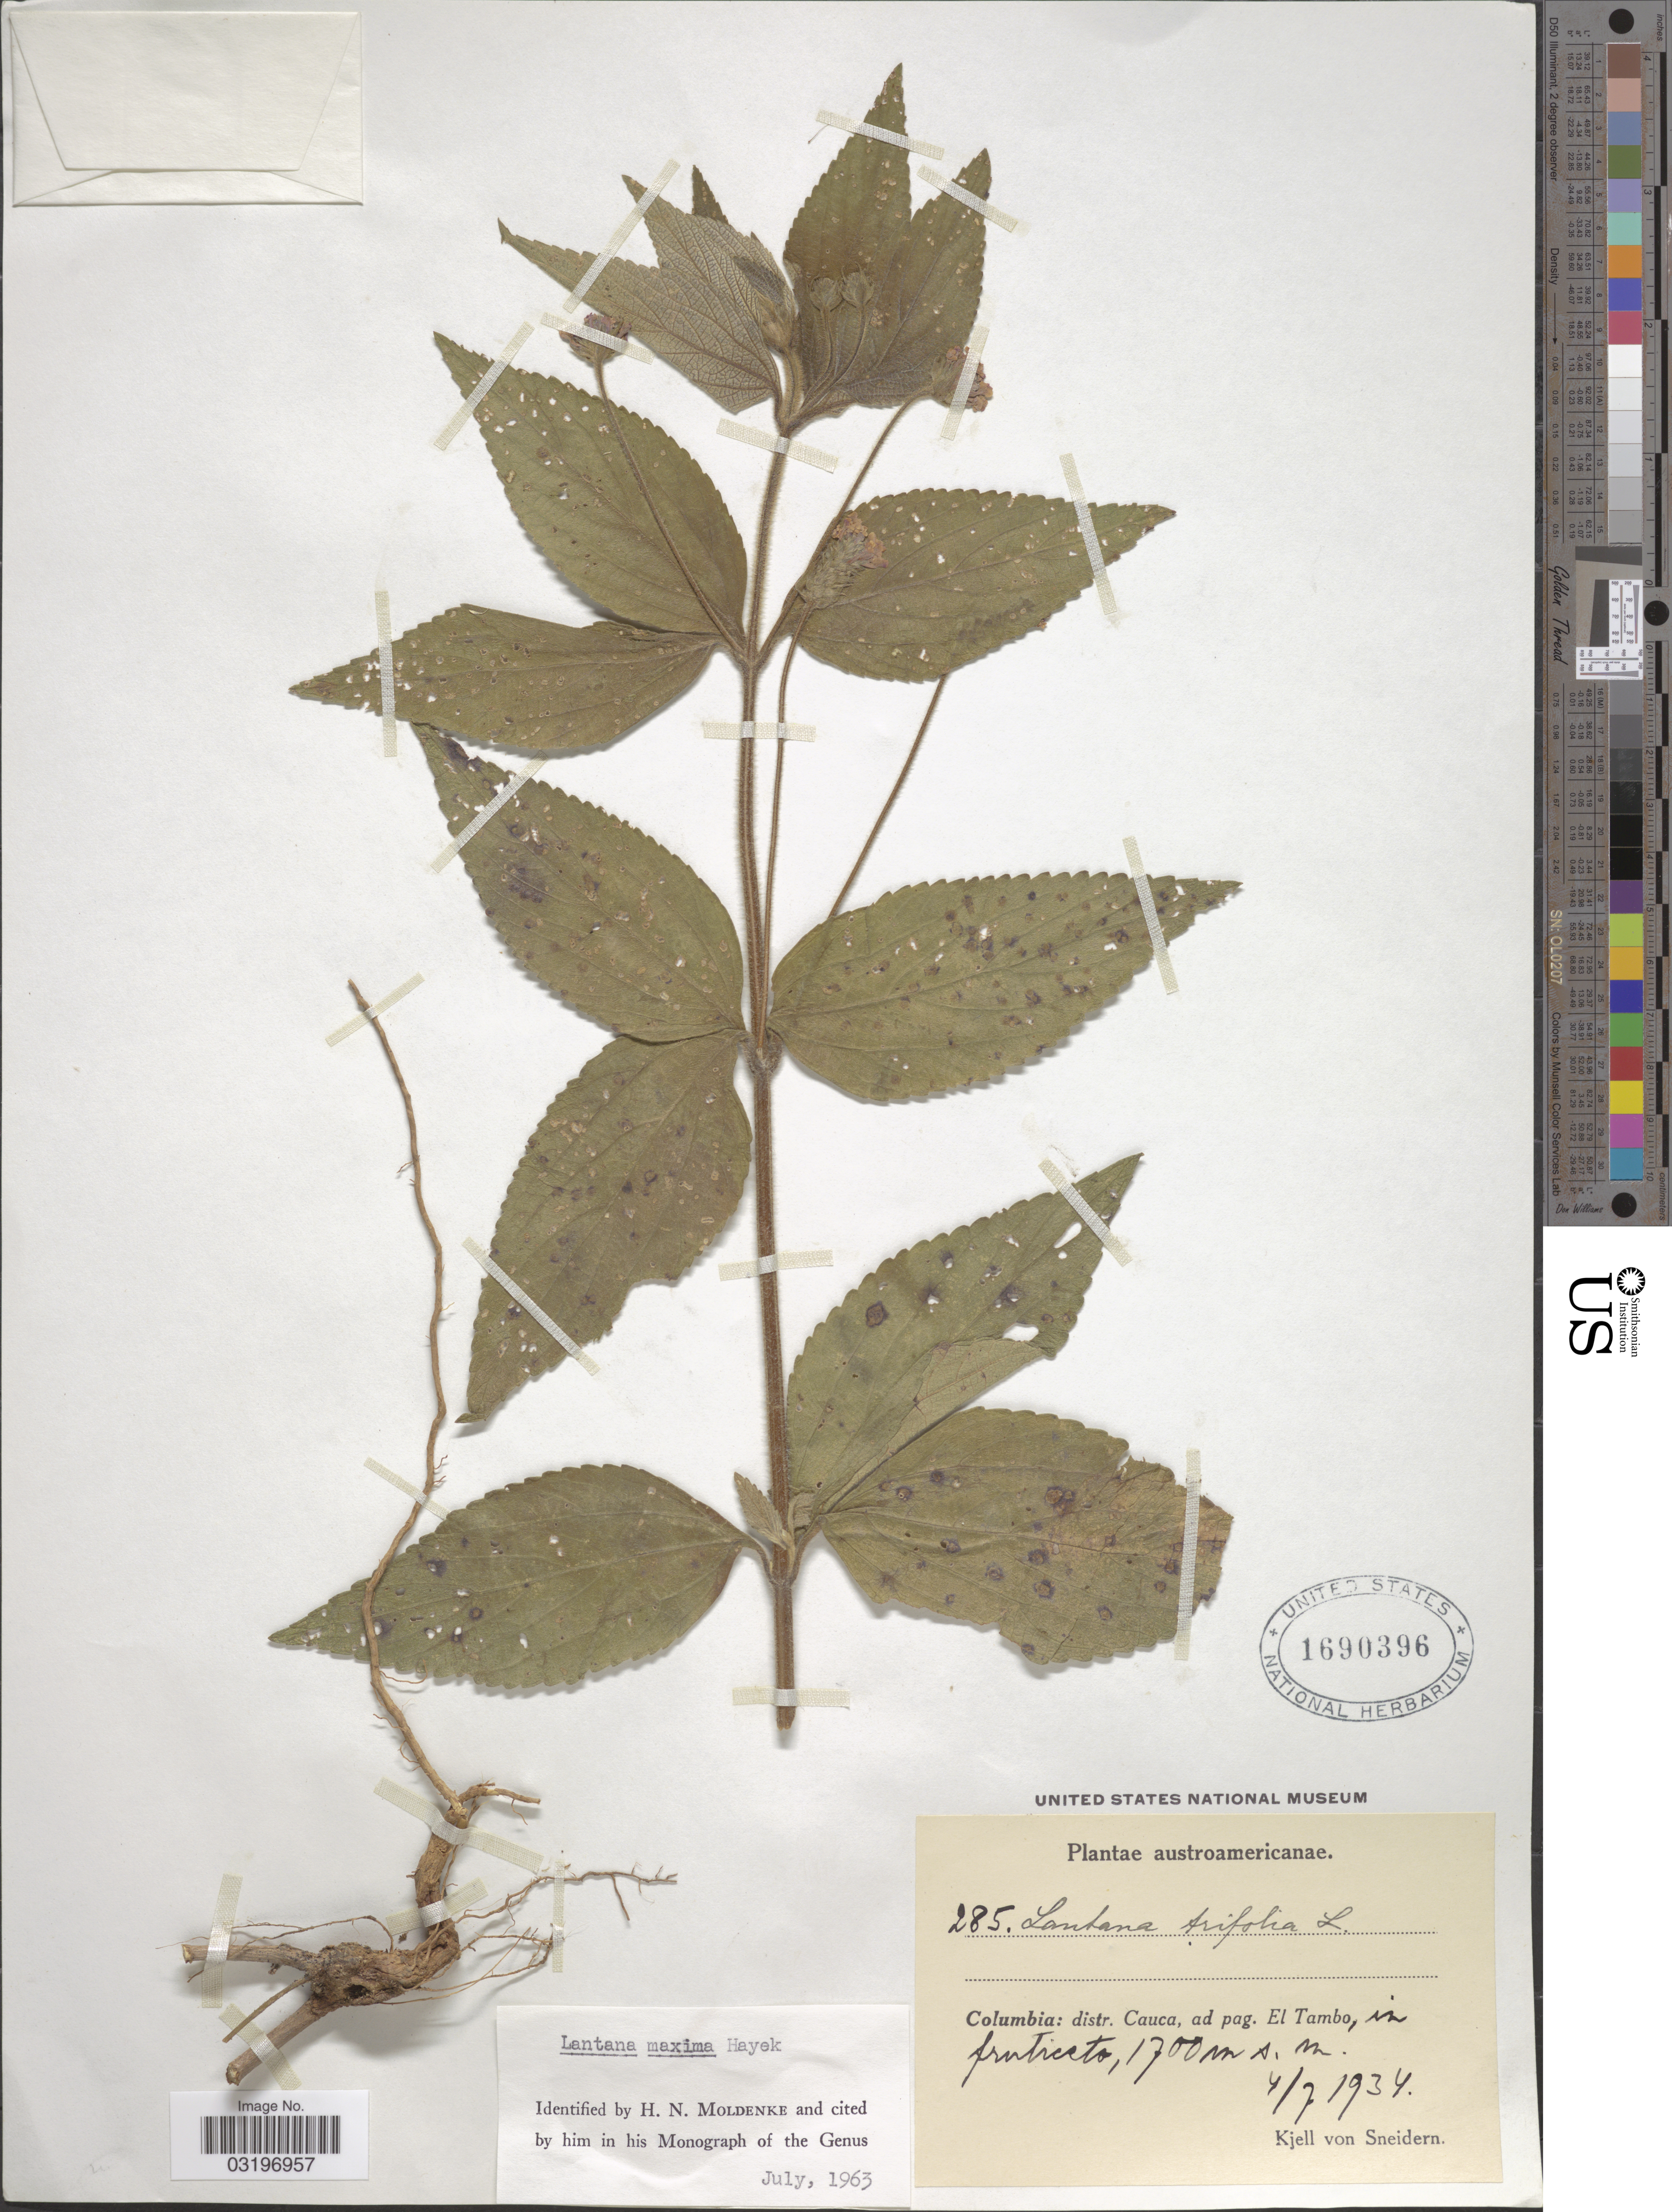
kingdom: Plantae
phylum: Tracheophyta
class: Magnoliopsida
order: Lamiales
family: Verbenaceae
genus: Lantana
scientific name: Lantana maxima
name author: Hayek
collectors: K. von Sneidern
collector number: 285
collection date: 1934-07-04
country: Colombia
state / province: Cauca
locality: Distr. Cauca, ad pag. El Tambo.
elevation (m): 1700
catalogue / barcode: US 1690396